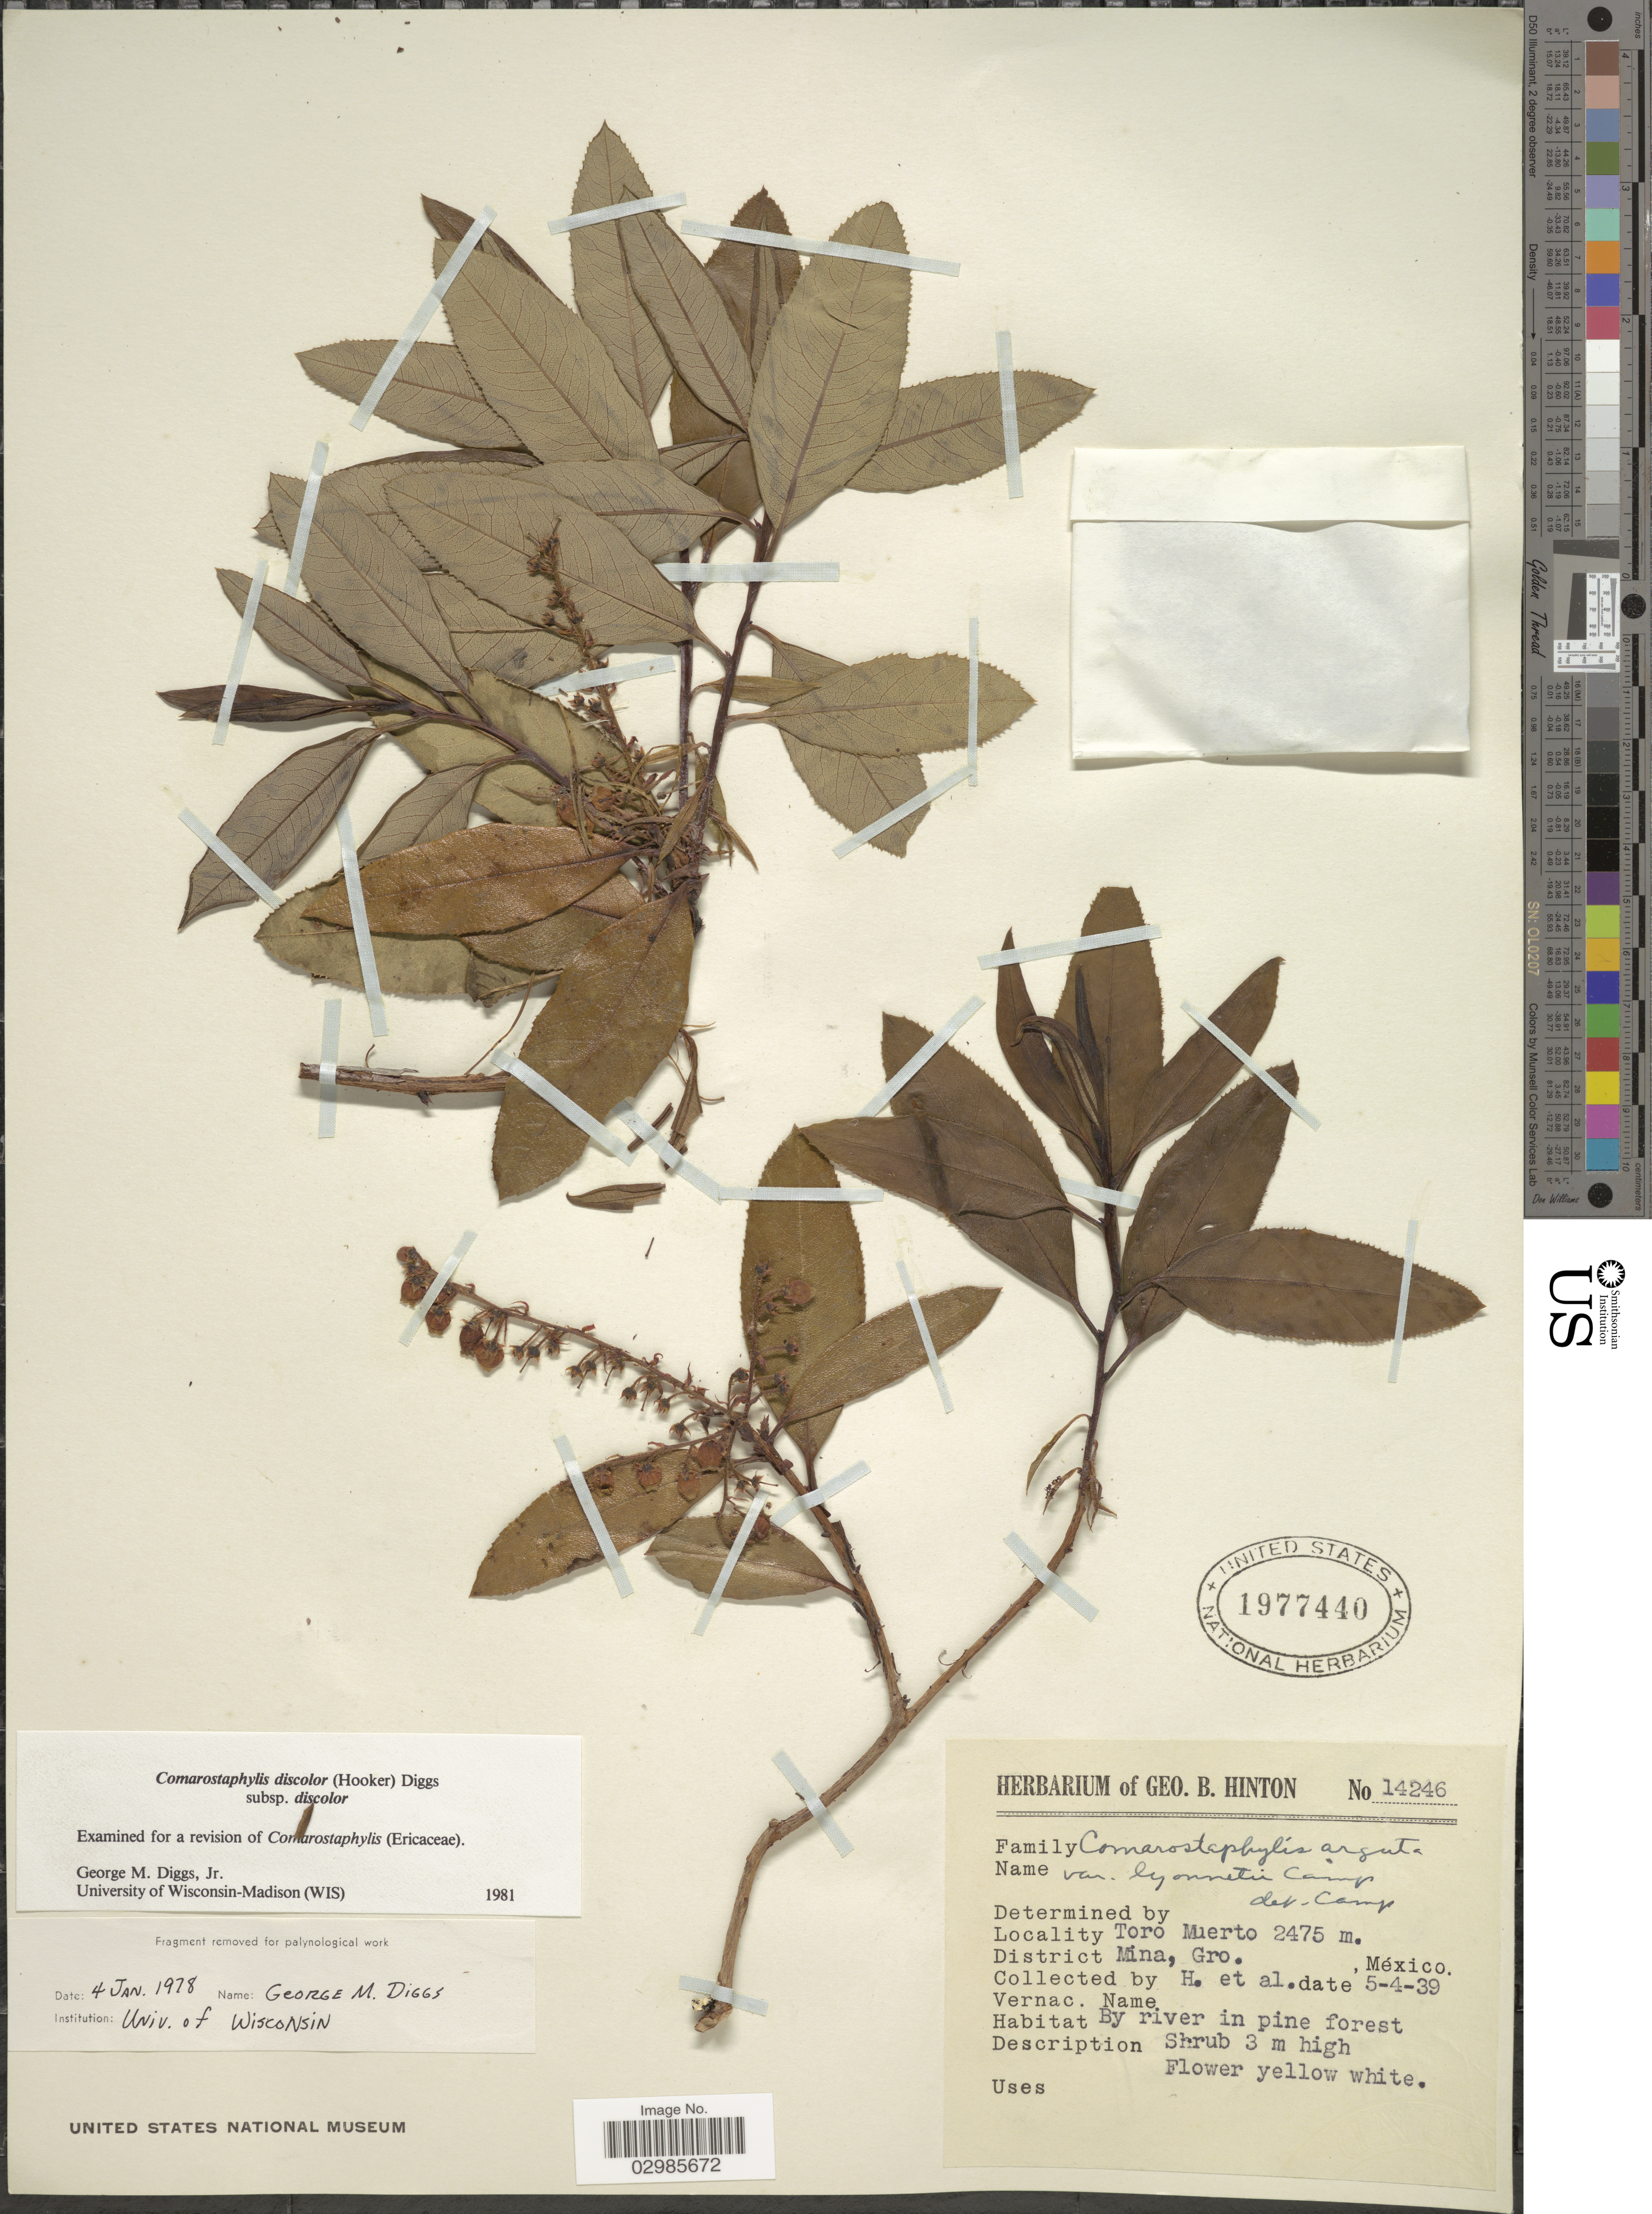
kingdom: Plantae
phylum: Tracheophyta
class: Magnoliopsida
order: Ericales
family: Ericaceae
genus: Comarostaphylis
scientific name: Comarostaphylis discolor subsp. discolor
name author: (Hook.) Diggs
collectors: G. B. Hinton & et al.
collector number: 14246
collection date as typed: Transcribed d/m/y: 5/4/39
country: Mexico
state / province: Guerrero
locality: Toro Muerto, District Mina, Gro.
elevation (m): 2475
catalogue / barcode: US 1977440